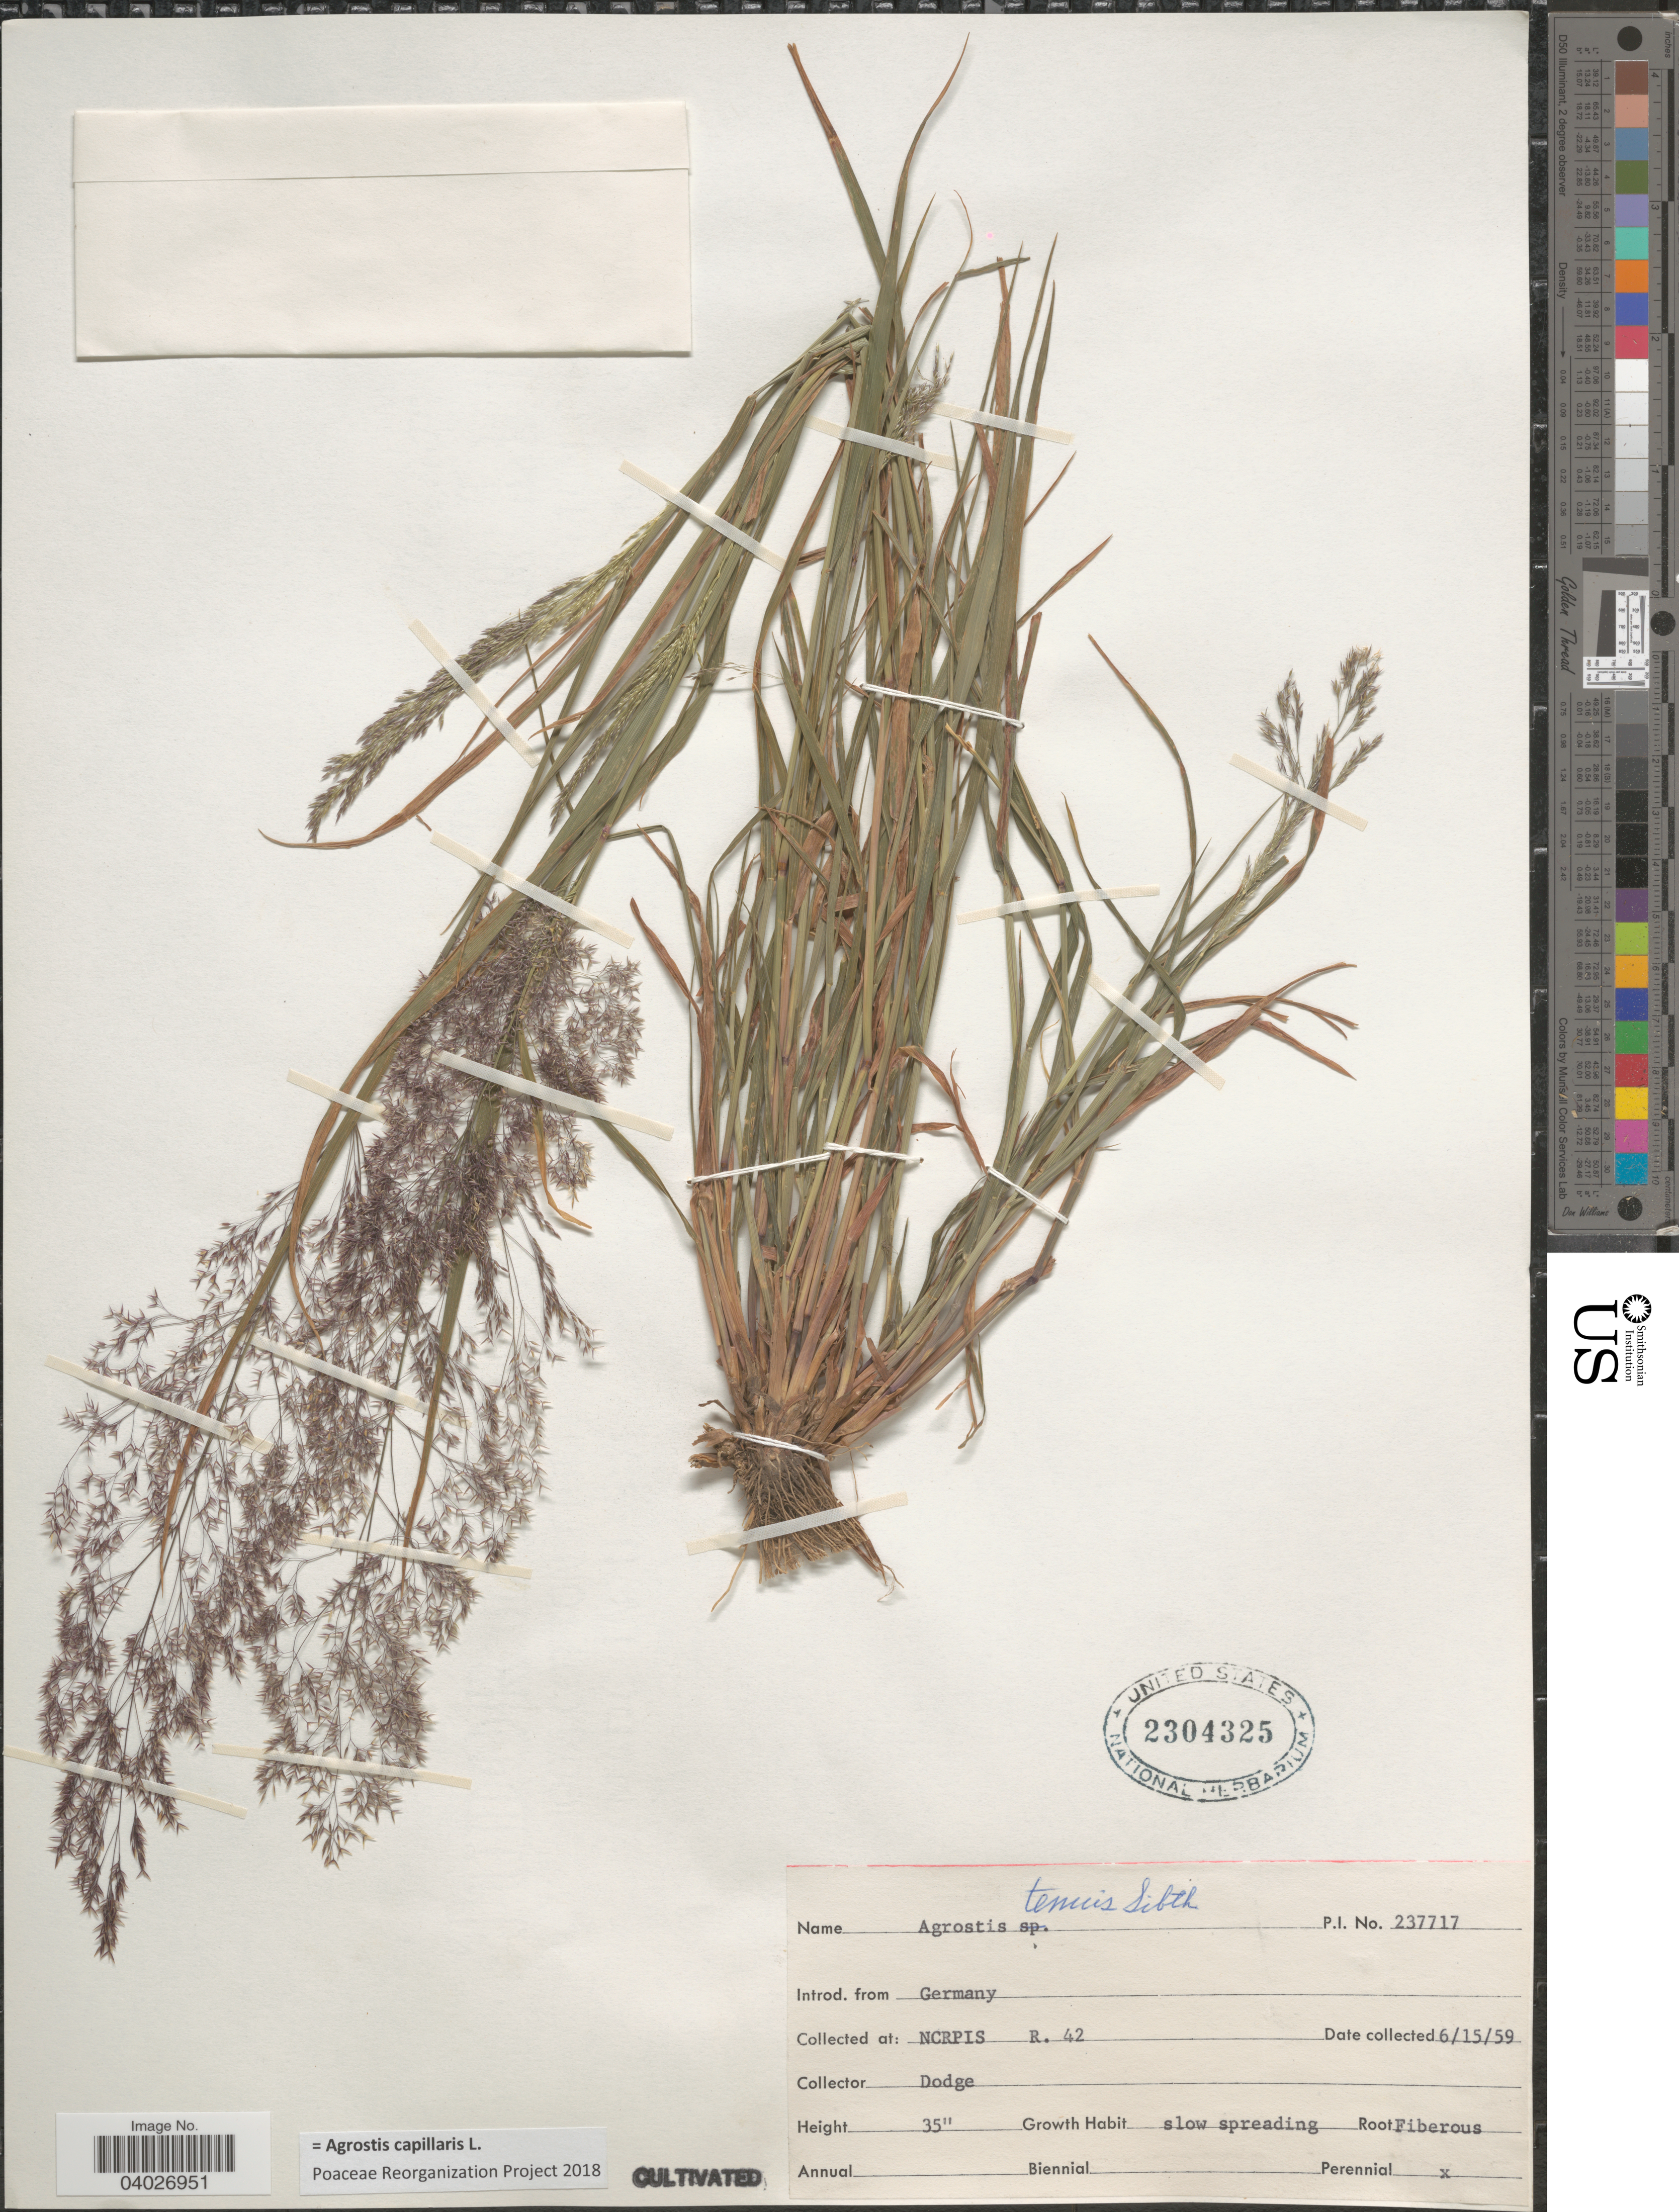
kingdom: Plantae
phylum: Tracheophyta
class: Liliopsida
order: Poales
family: Poaceae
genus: Agrostis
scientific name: Agrostis capillaris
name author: L.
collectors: -. Dodge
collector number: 237717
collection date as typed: Transcribed d/m/y: 15/6/59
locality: NCRPIS R. 42.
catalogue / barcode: US 2304325